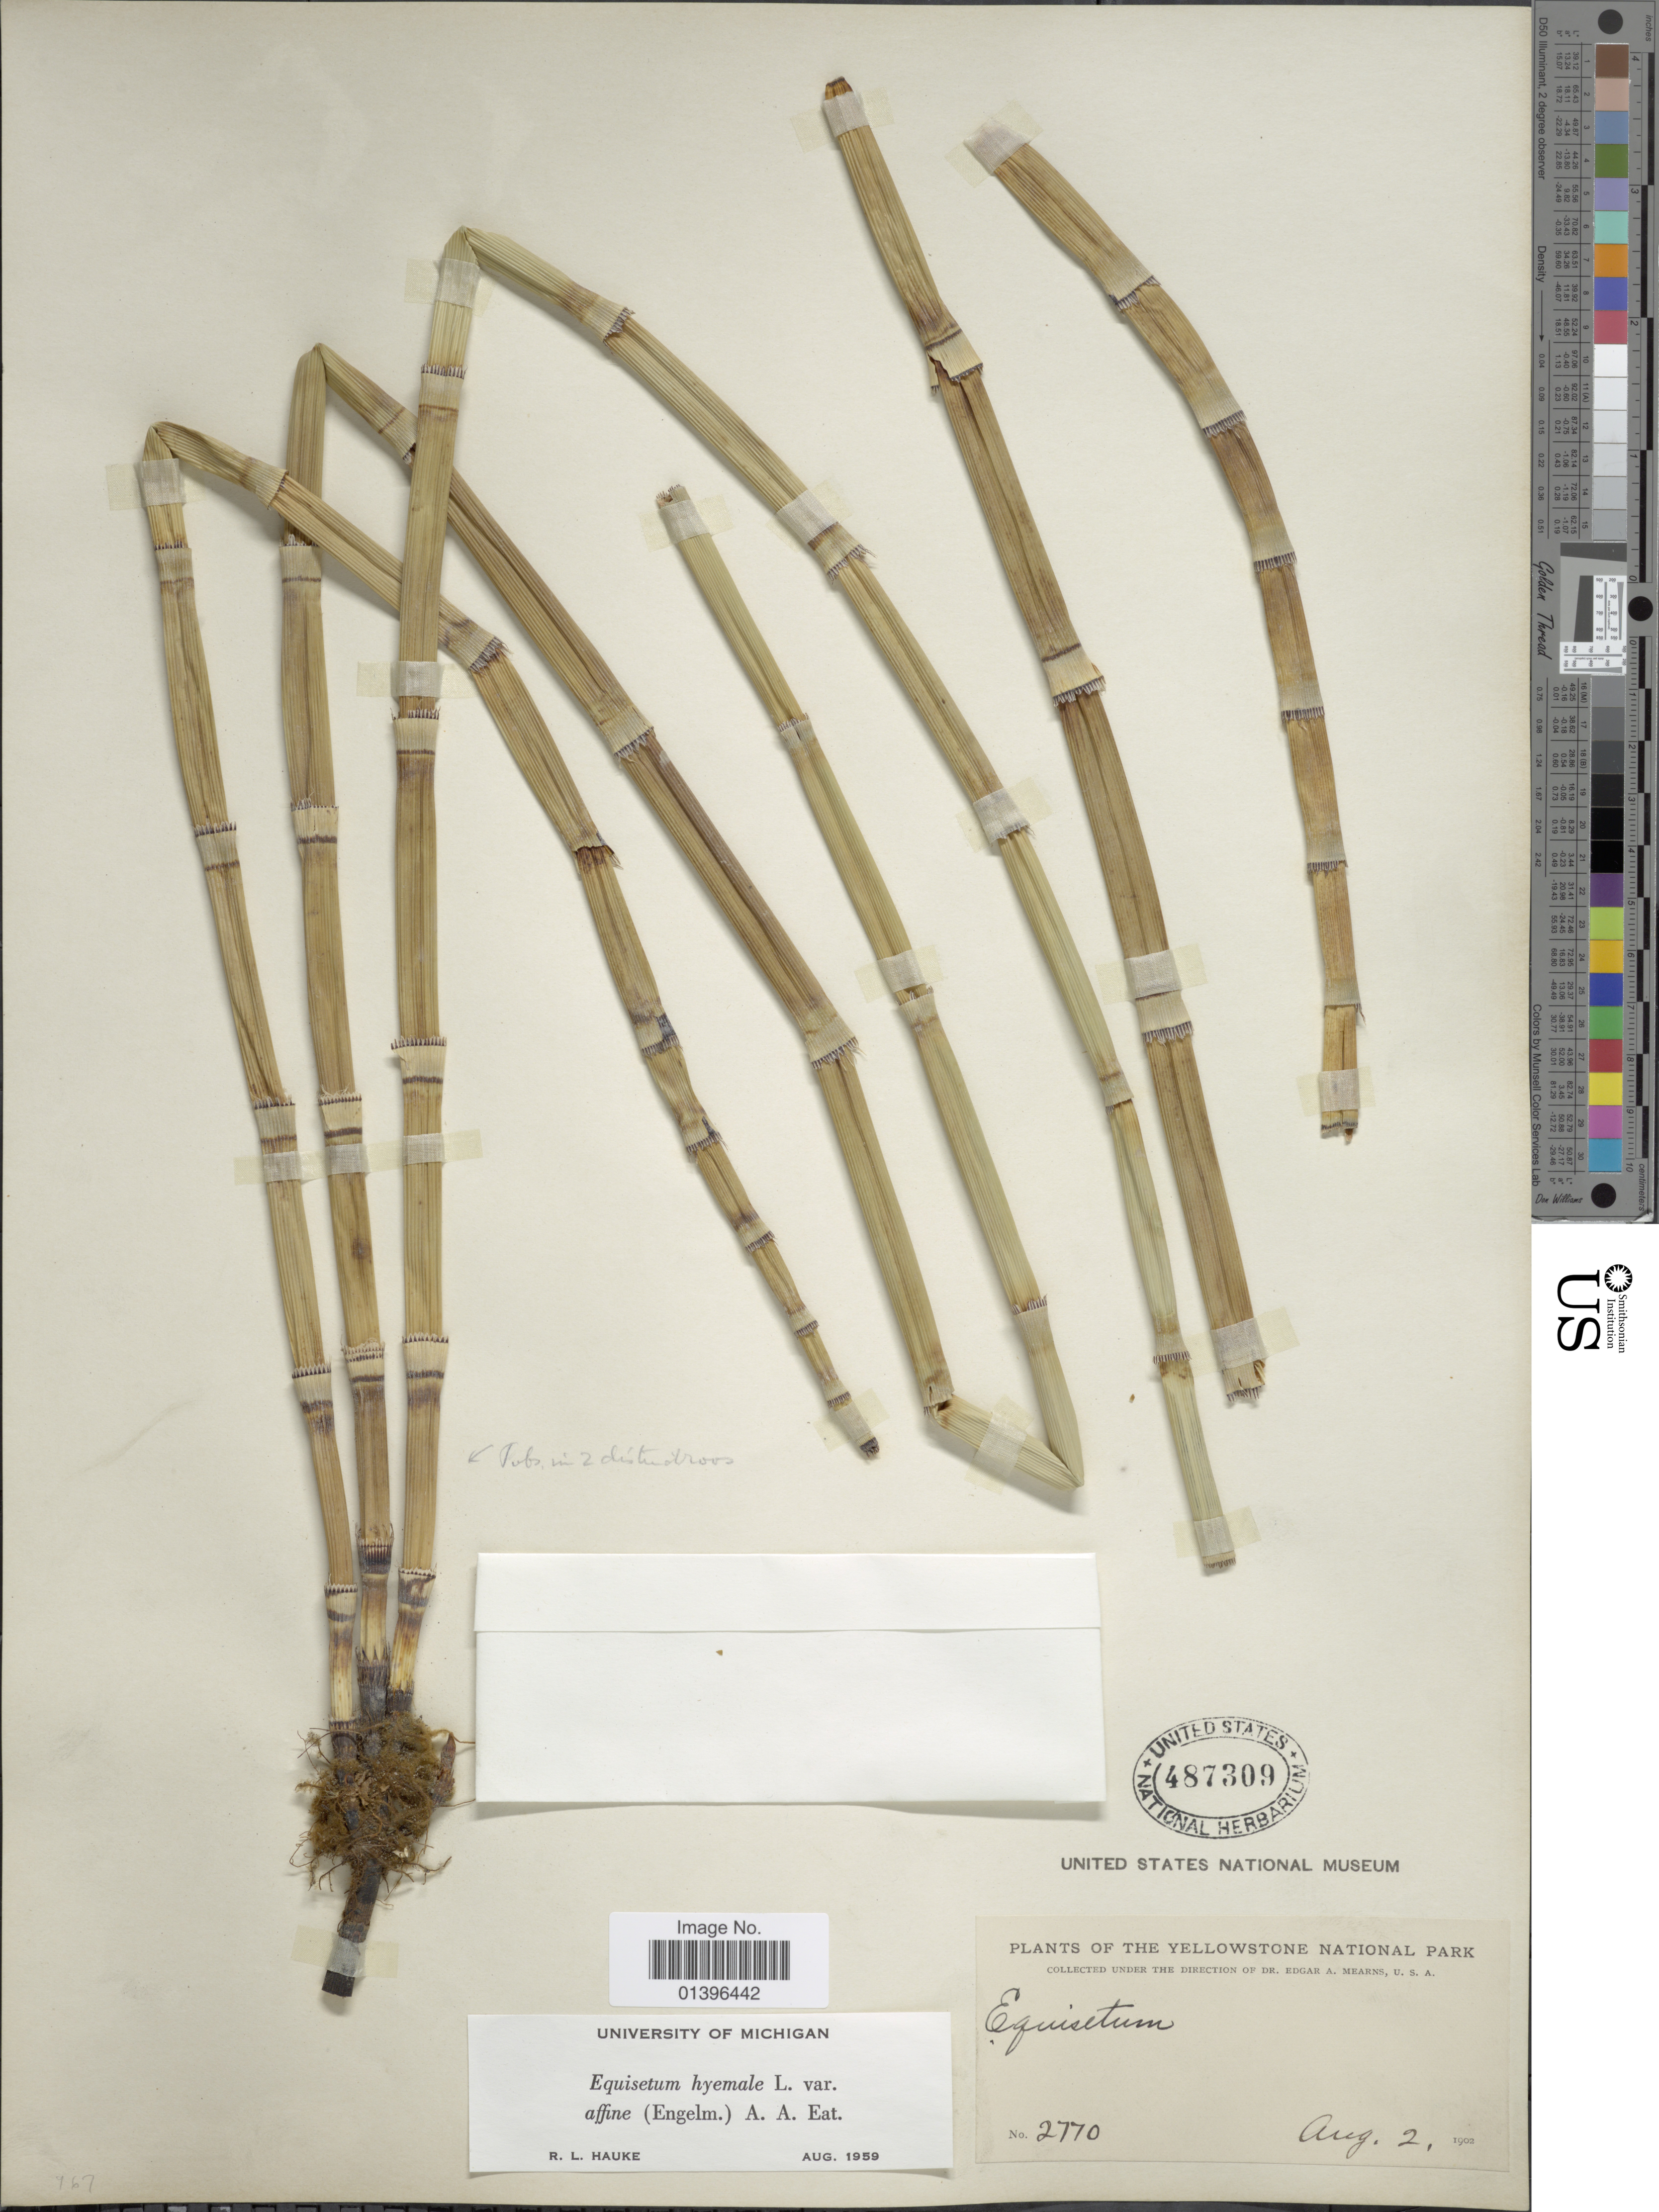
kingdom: Plantae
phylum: Tracheophyta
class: Polypodiopsida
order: Equisetales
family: Equisetaceae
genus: Equisetum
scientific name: Equisetum hyemale var. affine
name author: (Engelm.) A.A. Eaton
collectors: E. A. Mearns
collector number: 2770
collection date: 1902-08-02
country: United States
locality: Yellowstone National Park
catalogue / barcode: US 487309